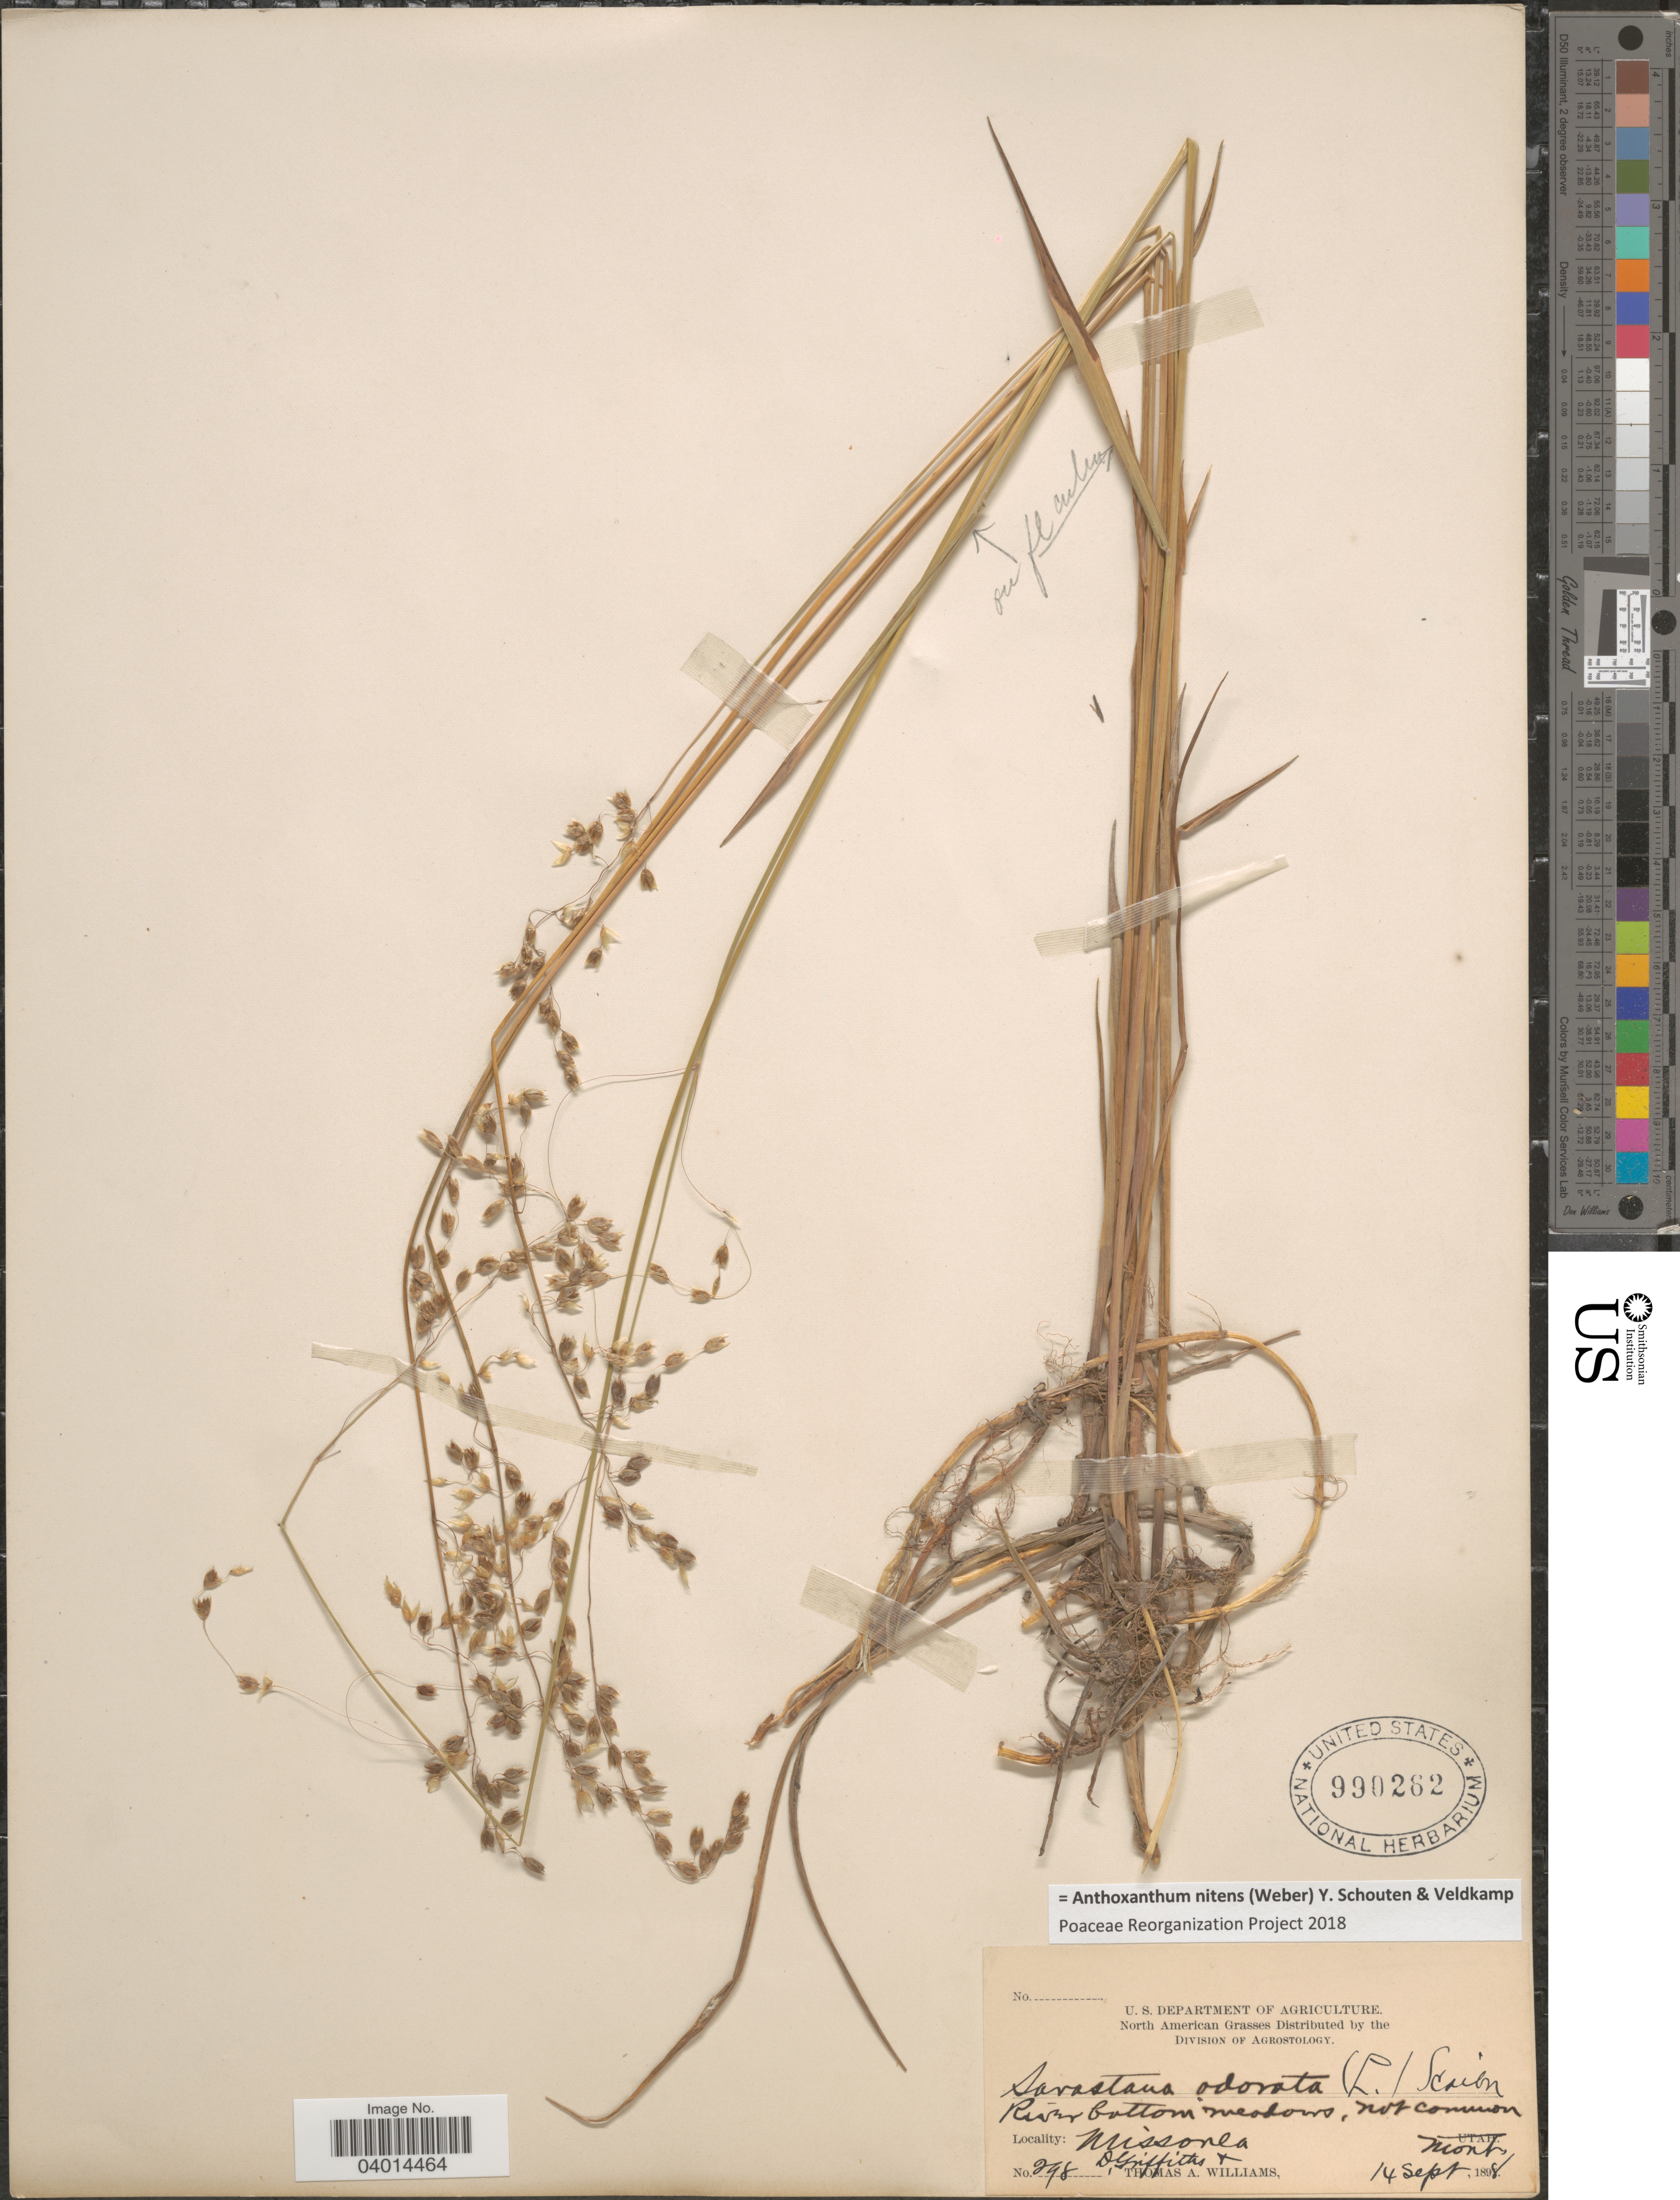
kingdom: Plantae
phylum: Tracheophyta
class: Liliopsida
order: Poales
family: Poaceae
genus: Anthoxanthum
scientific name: Anthoxanthum nitens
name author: (G.H. Weber) R.T.A. Schouten & Veldkamp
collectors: D. Griffiths & T. A. Williams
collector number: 298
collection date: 1898-09-14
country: United States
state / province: Montana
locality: Missoula.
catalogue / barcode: US 990262